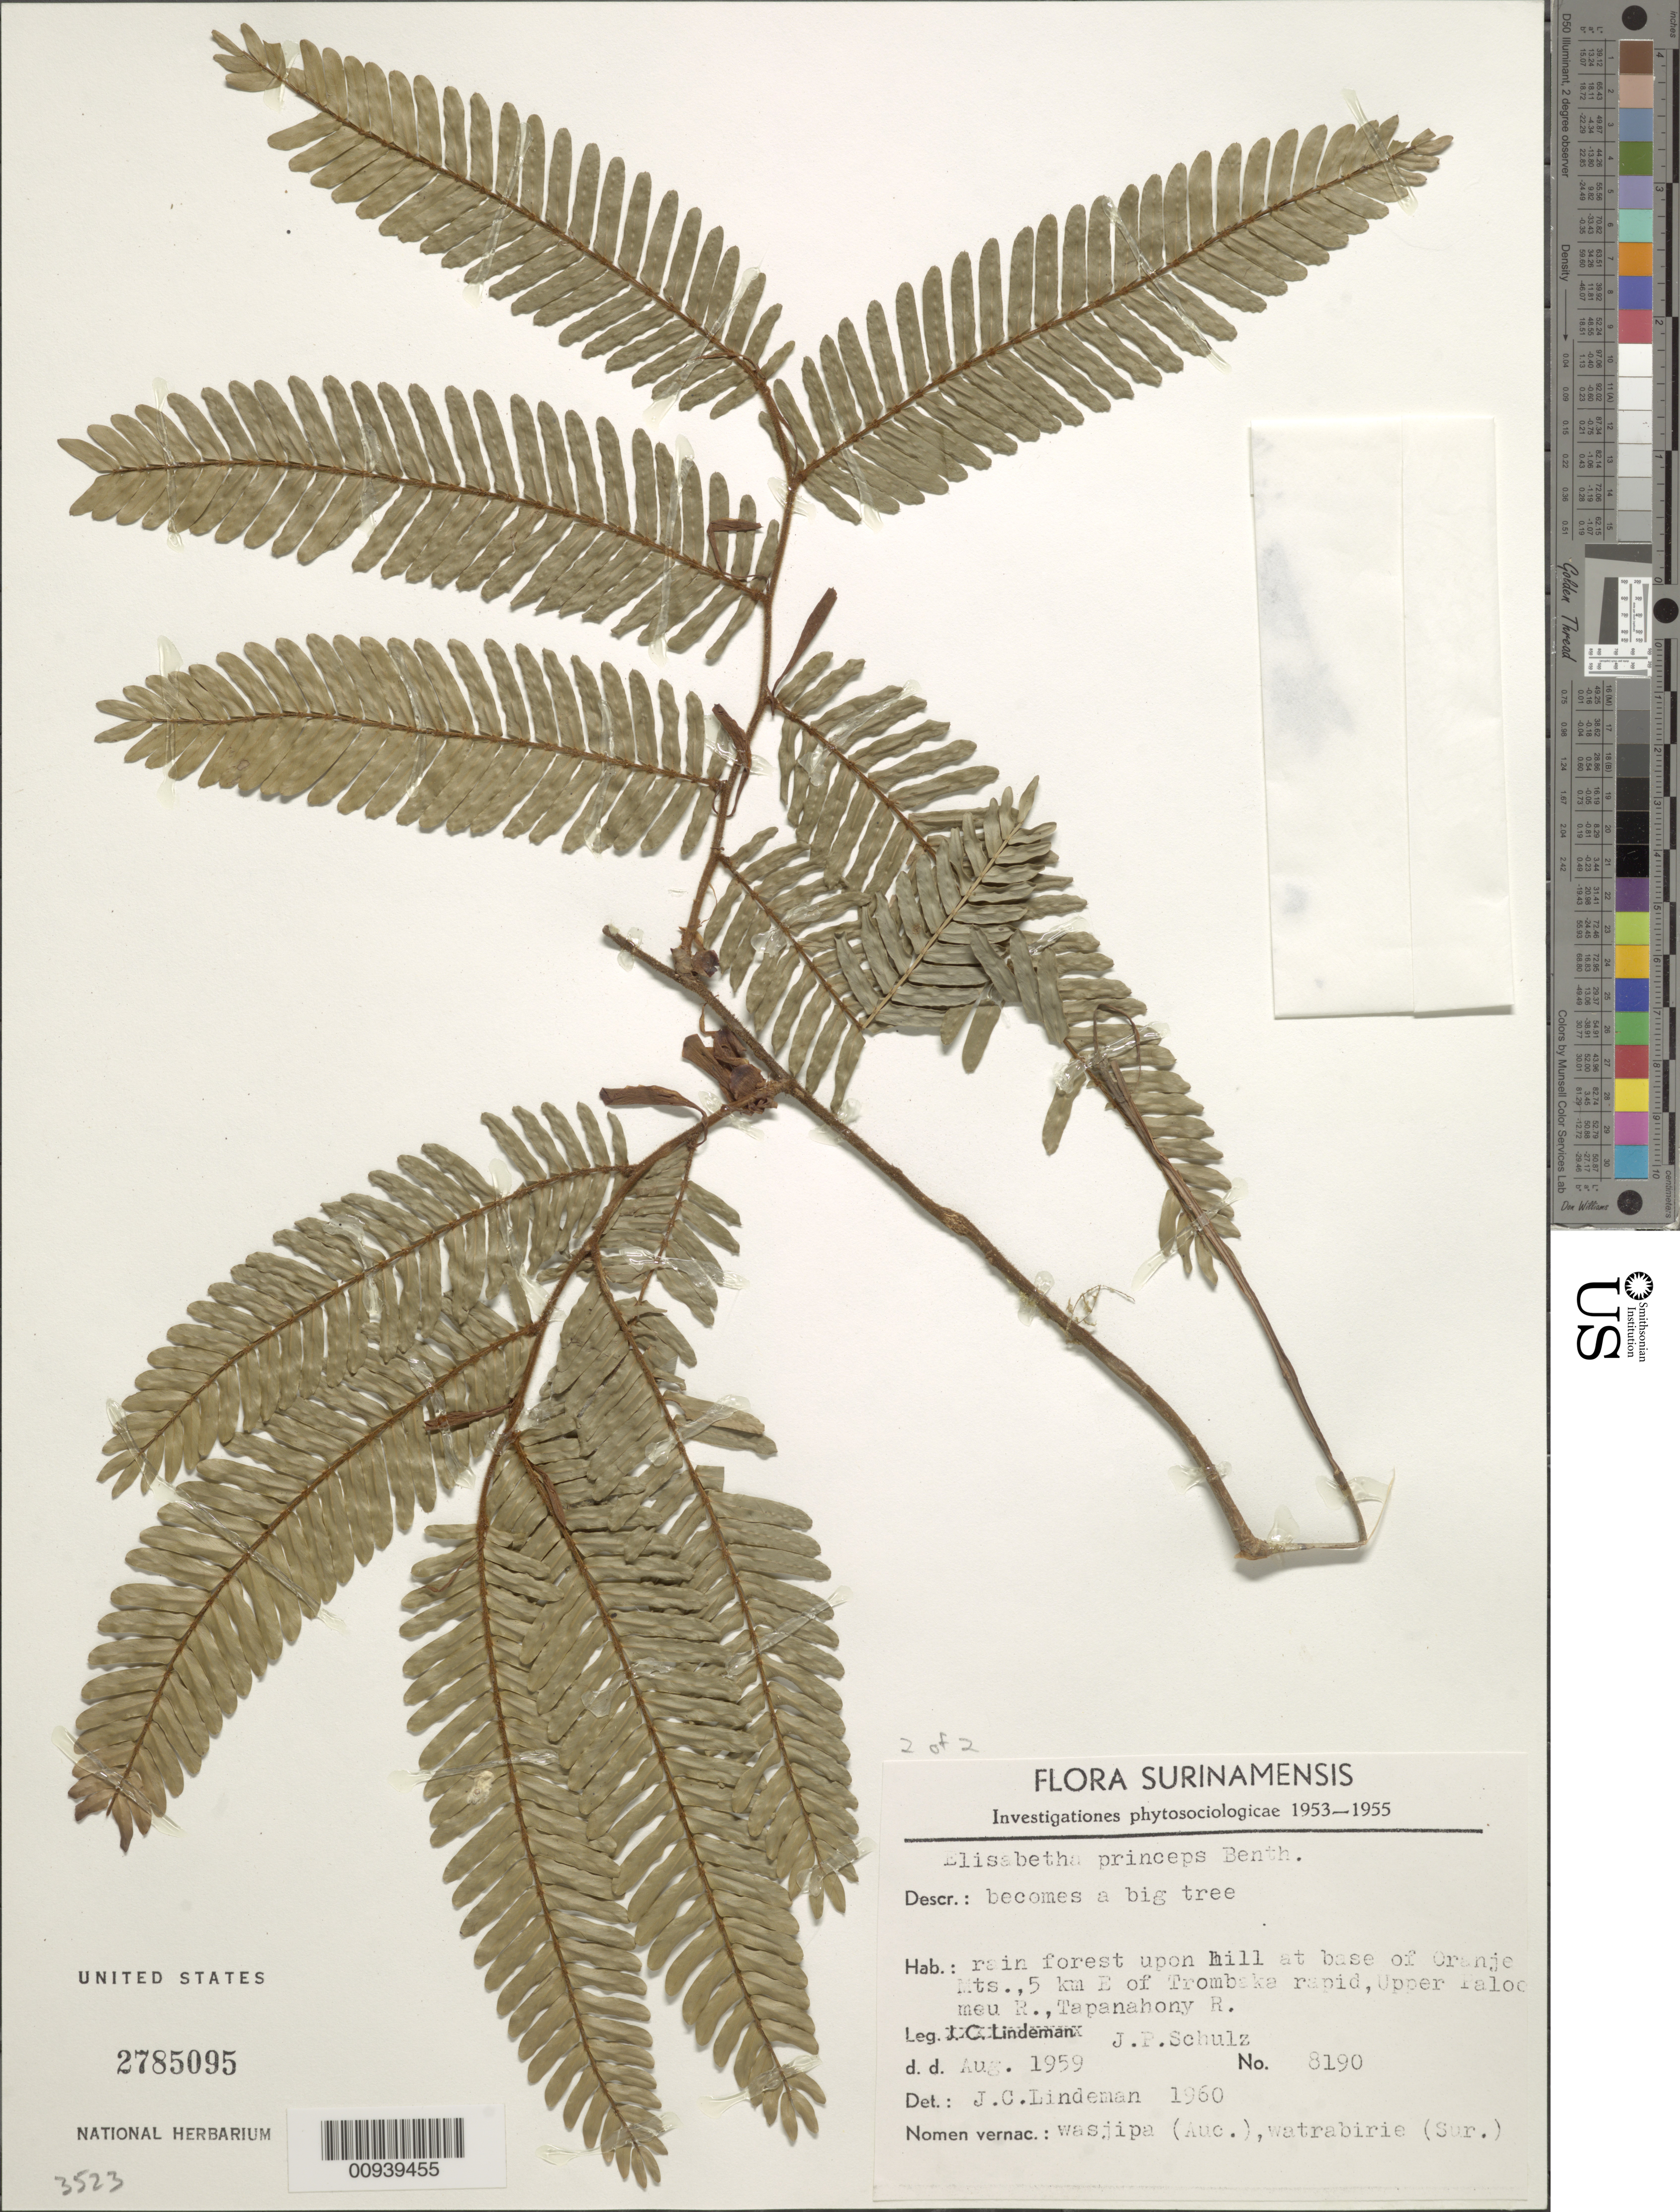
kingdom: Plantae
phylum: Tracheophyta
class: Magnoliopsida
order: Fabales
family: Fabaceae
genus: Elizabetha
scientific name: Elizabetha princeps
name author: R.H. Schomb. ex Benth.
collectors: J. C. Lindeman & J. P. Schulz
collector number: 8190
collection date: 1959-08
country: Suriname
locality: Surinamensis. rain forest upon hill at base of Oranje Mts., 5 km E of Trombaka rapid, Upper Paloomeu R., Tapanahony R.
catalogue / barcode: US 2785095